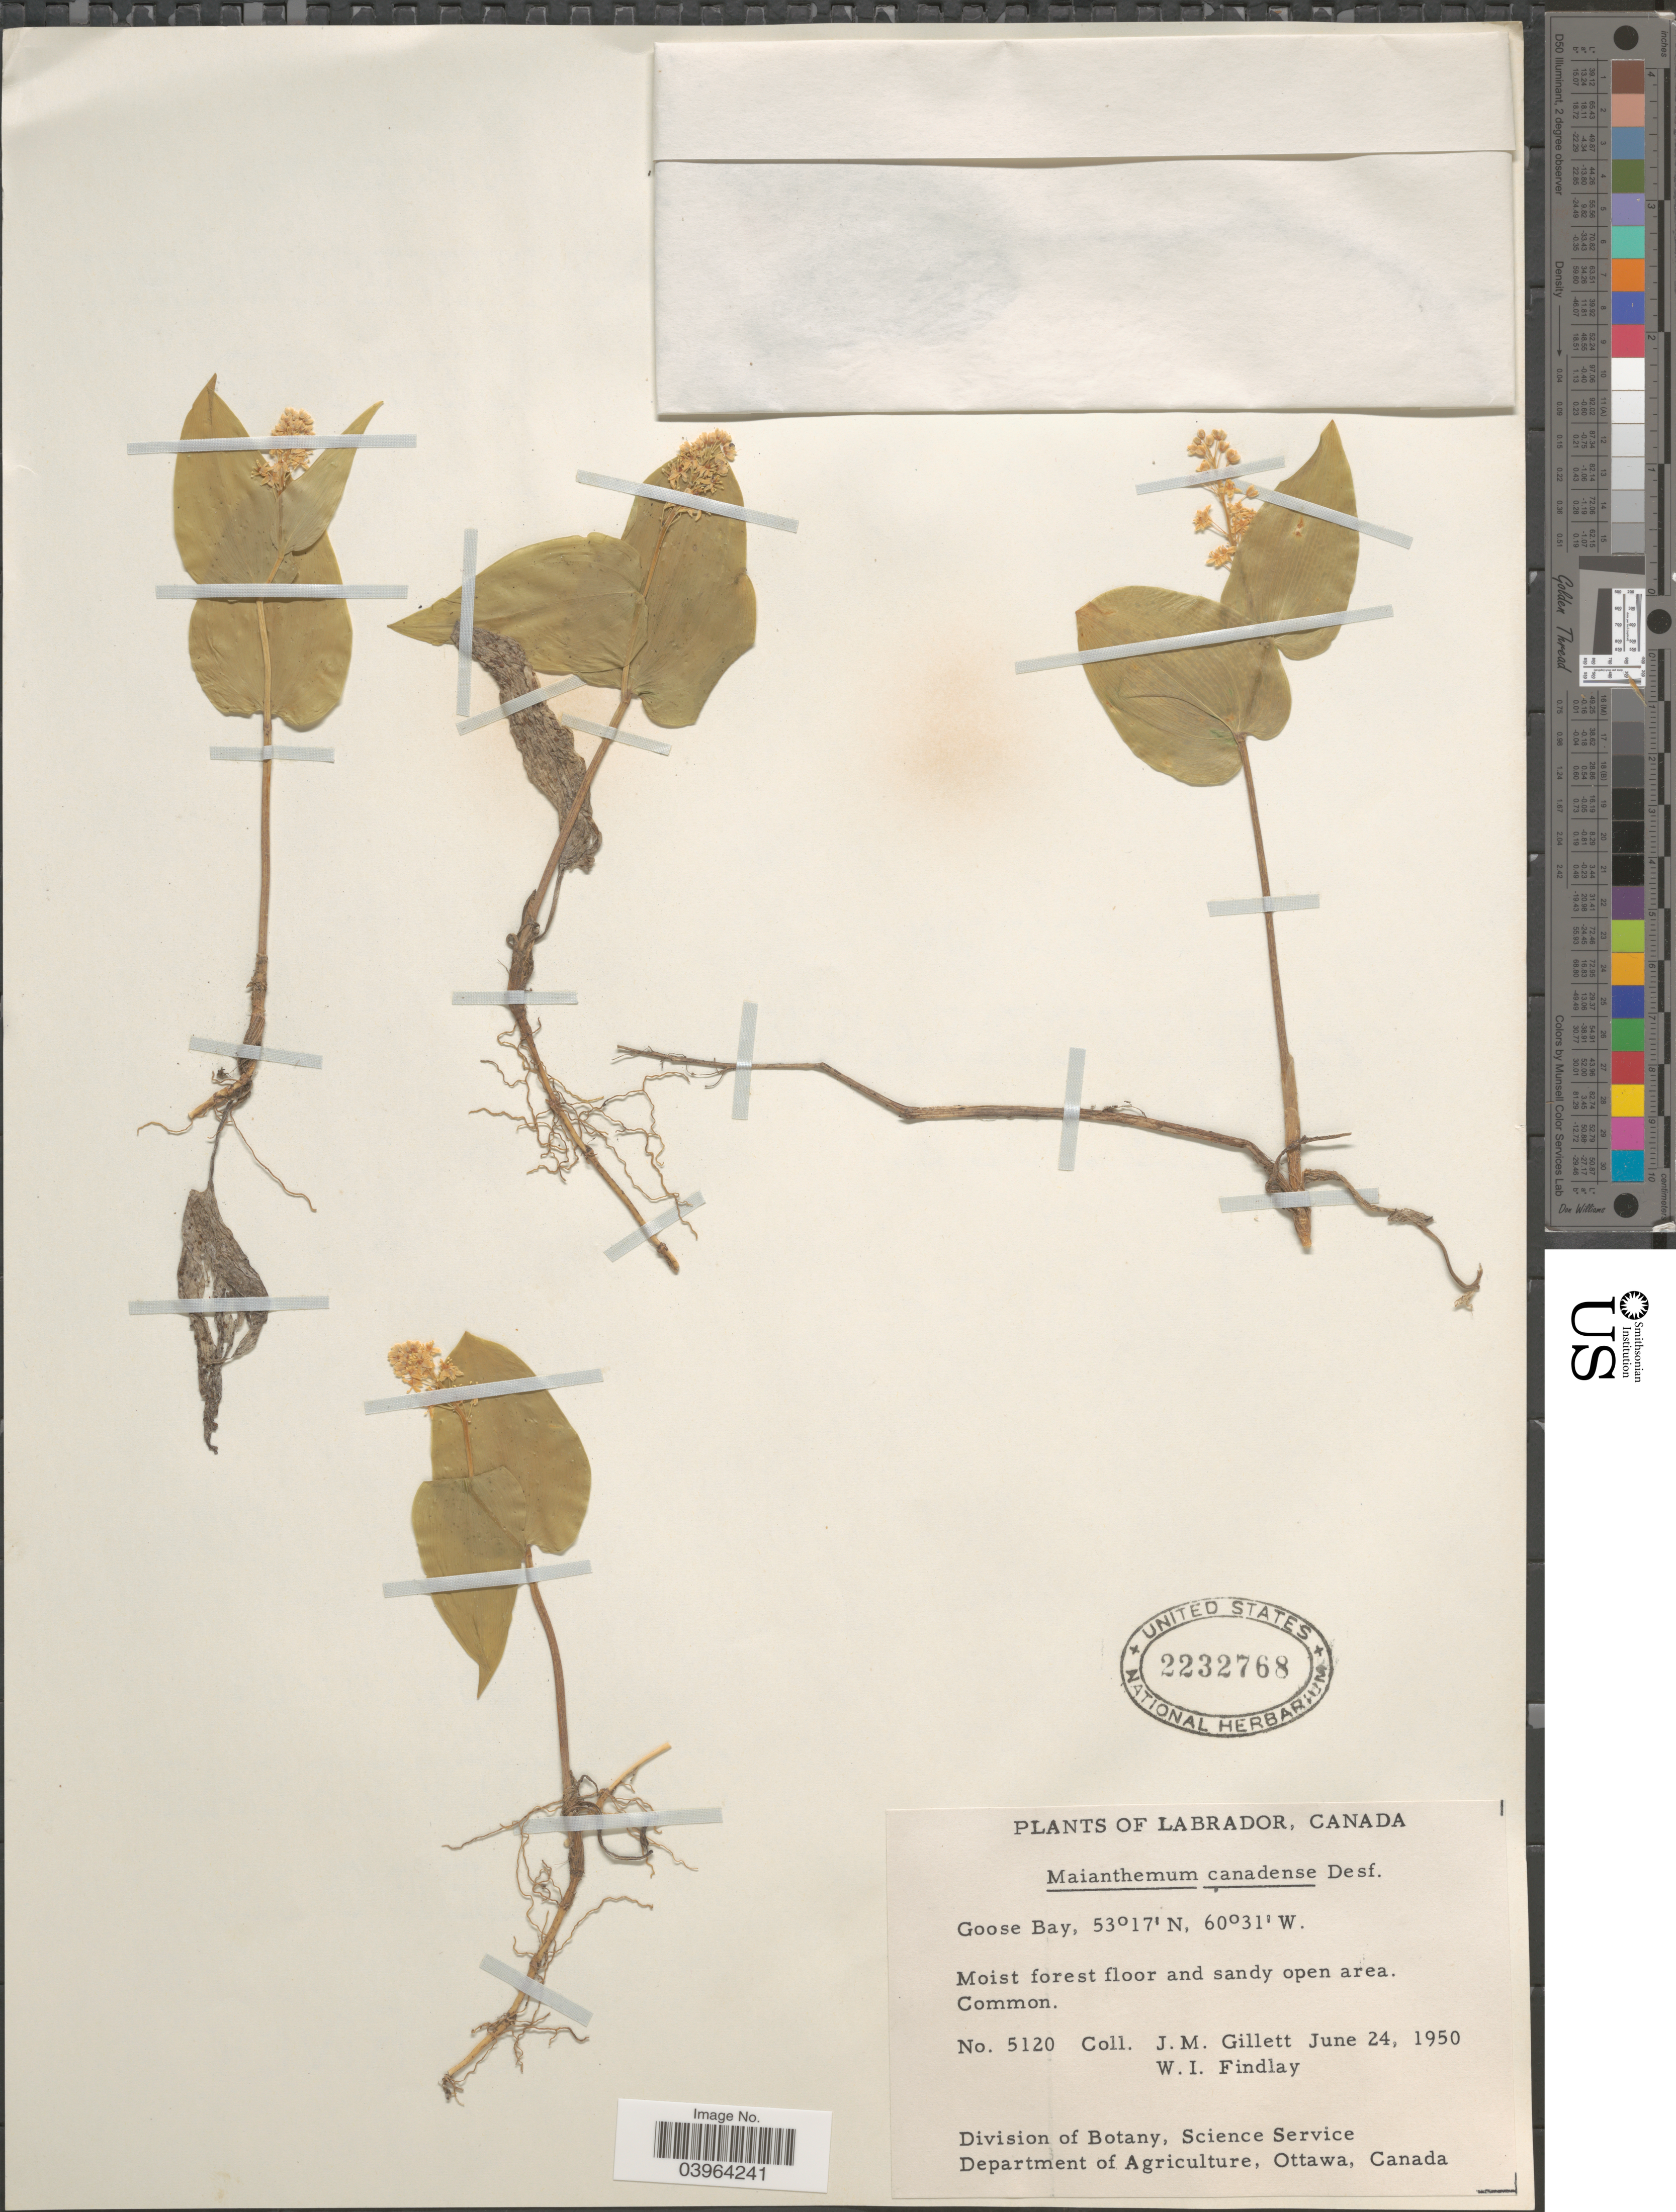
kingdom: Plantae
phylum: Tracheophyta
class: Liliopsida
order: Asparagales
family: Asparagaceae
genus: Maianthemum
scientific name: Maianthemum canadense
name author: Desf.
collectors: J. M. Gillett & W. Findlay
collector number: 5120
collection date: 1950-06-24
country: Canada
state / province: Newfoundland and Labrador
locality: Labrador. Goose Bay.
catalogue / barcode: US 2232768